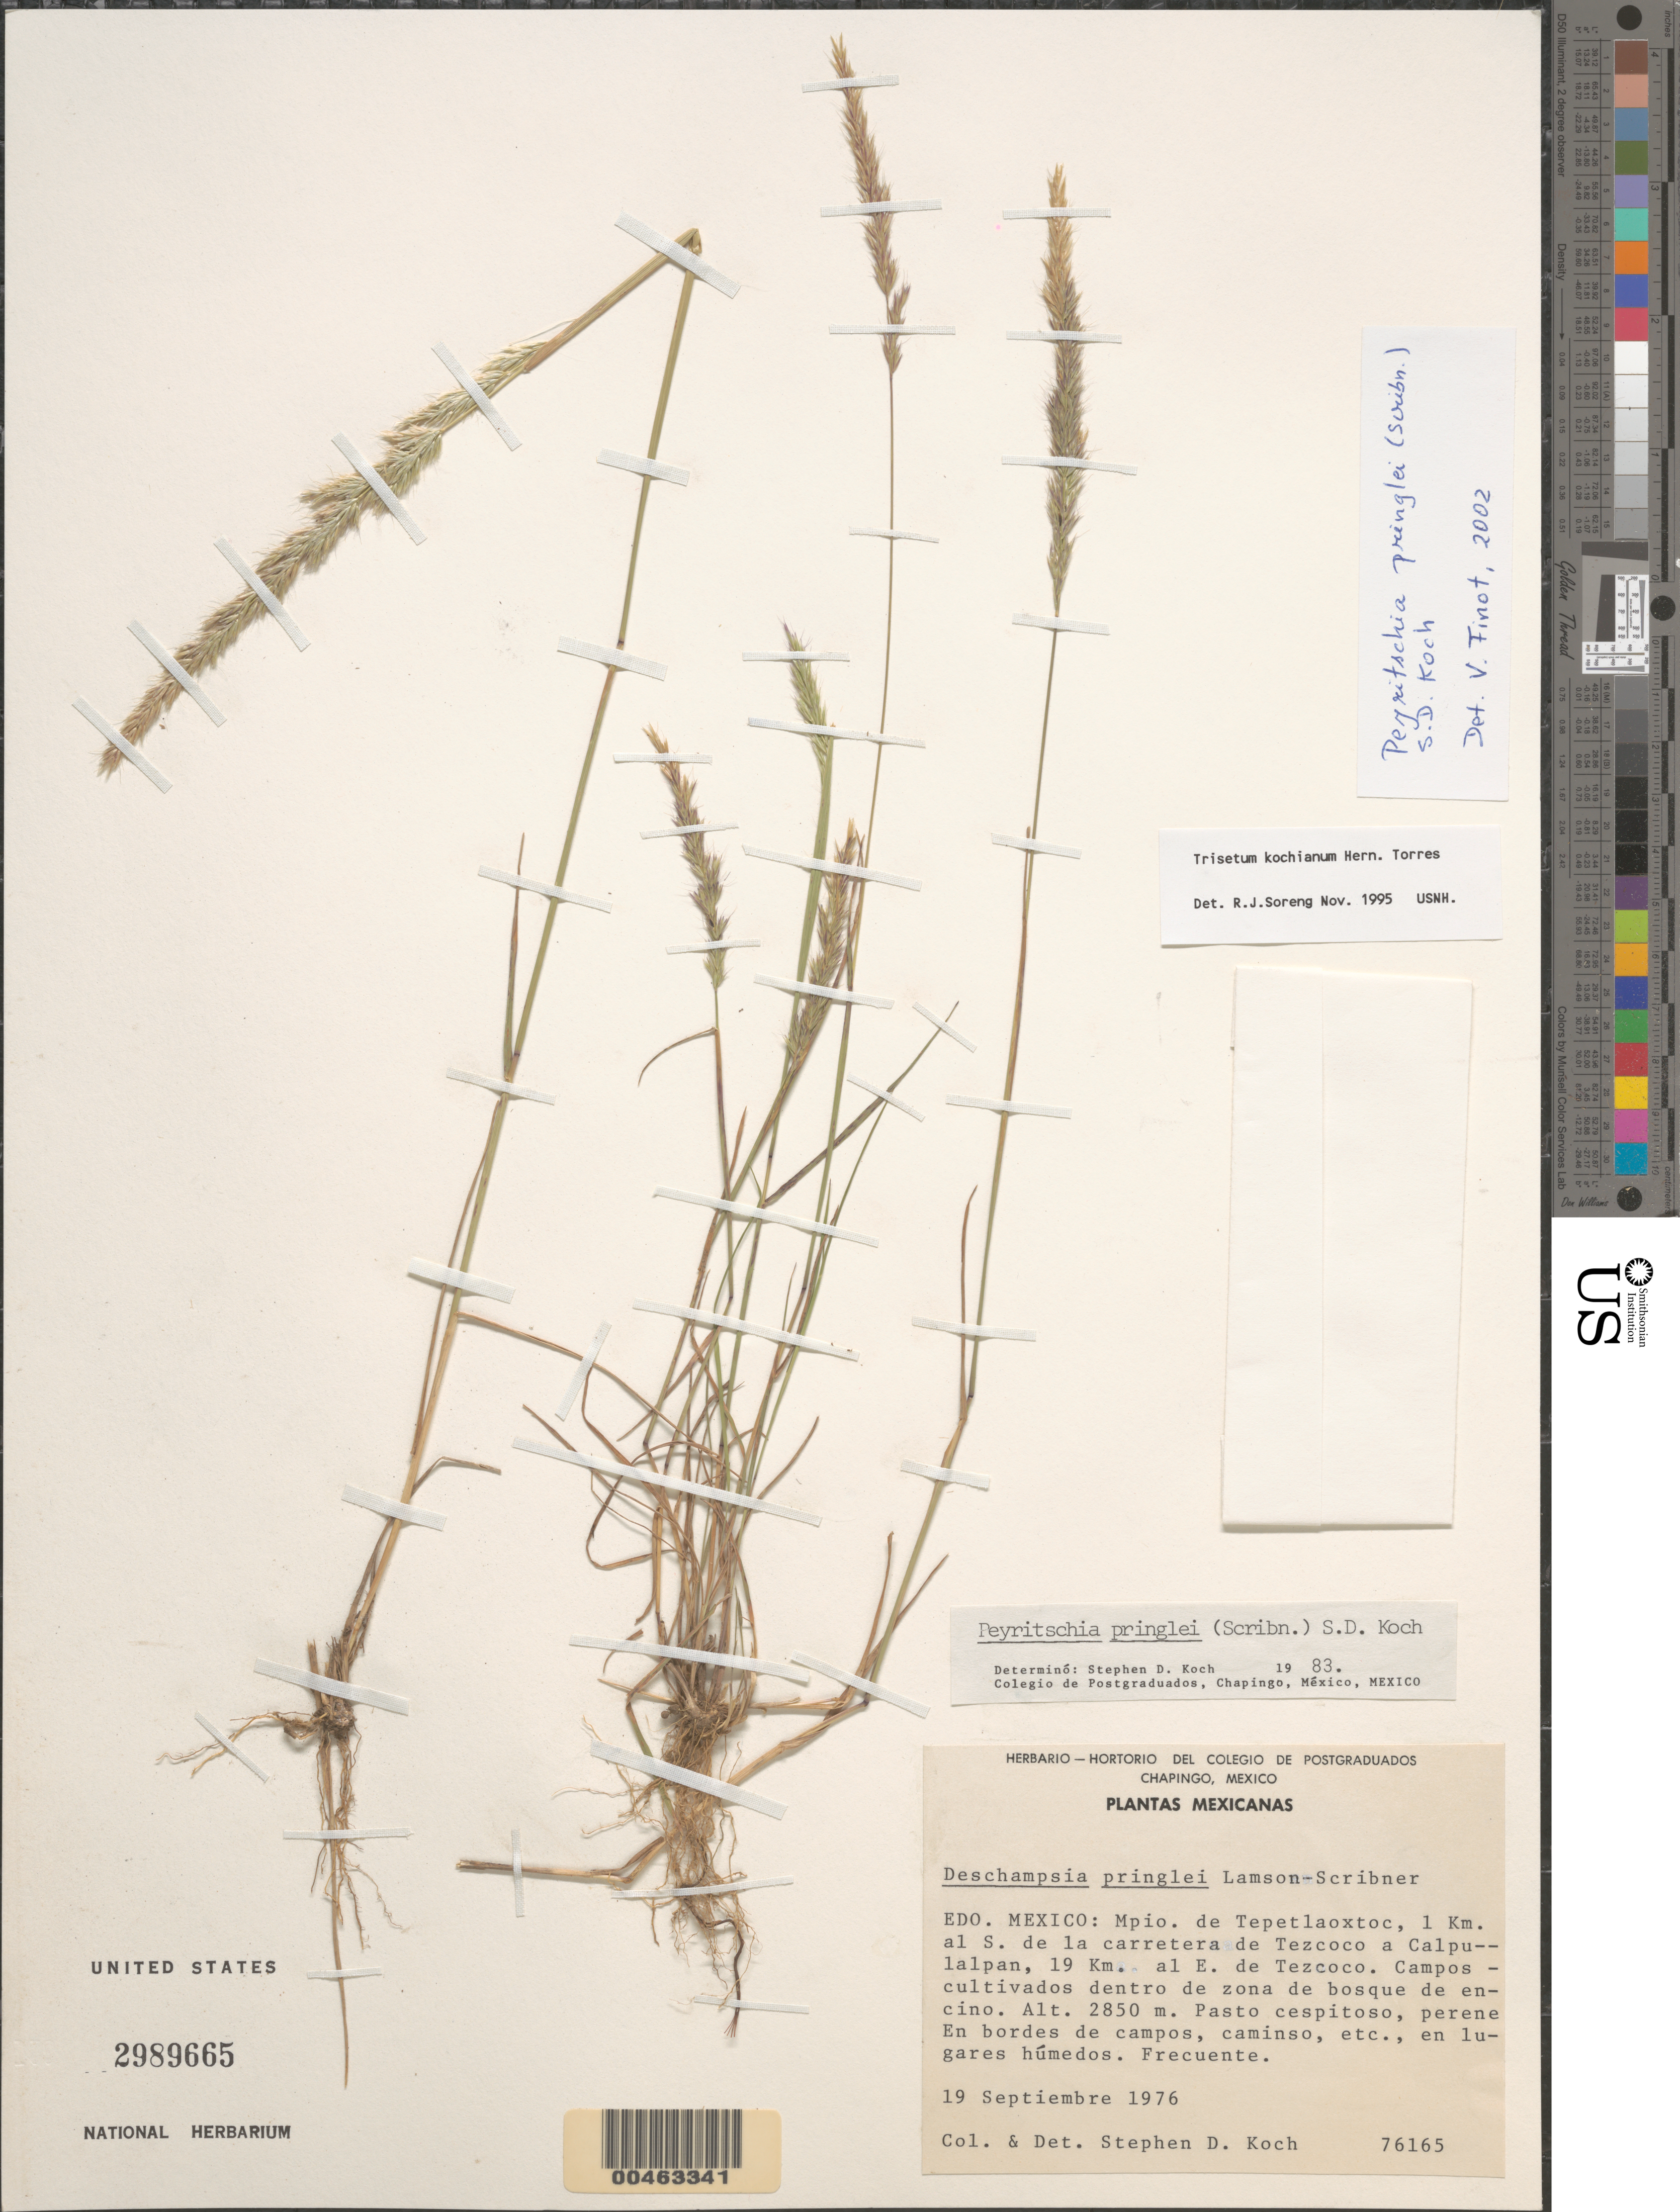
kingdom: Plantae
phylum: Tracheophyta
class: Liliopsida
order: Poales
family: Poaceae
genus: Peyritschia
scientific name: Peyritschia pringlei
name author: (Scribn.) S.D. Koch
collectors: S. D. Koch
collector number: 76165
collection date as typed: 19 Sep 1976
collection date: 1976-09-19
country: Mexico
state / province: México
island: Tepetlaoxtoc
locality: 1 km al S de la carretera de Tezcoco a Calpulalpan, 19 km al E de Tezcoco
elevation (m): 2850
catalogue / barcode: US 2989665